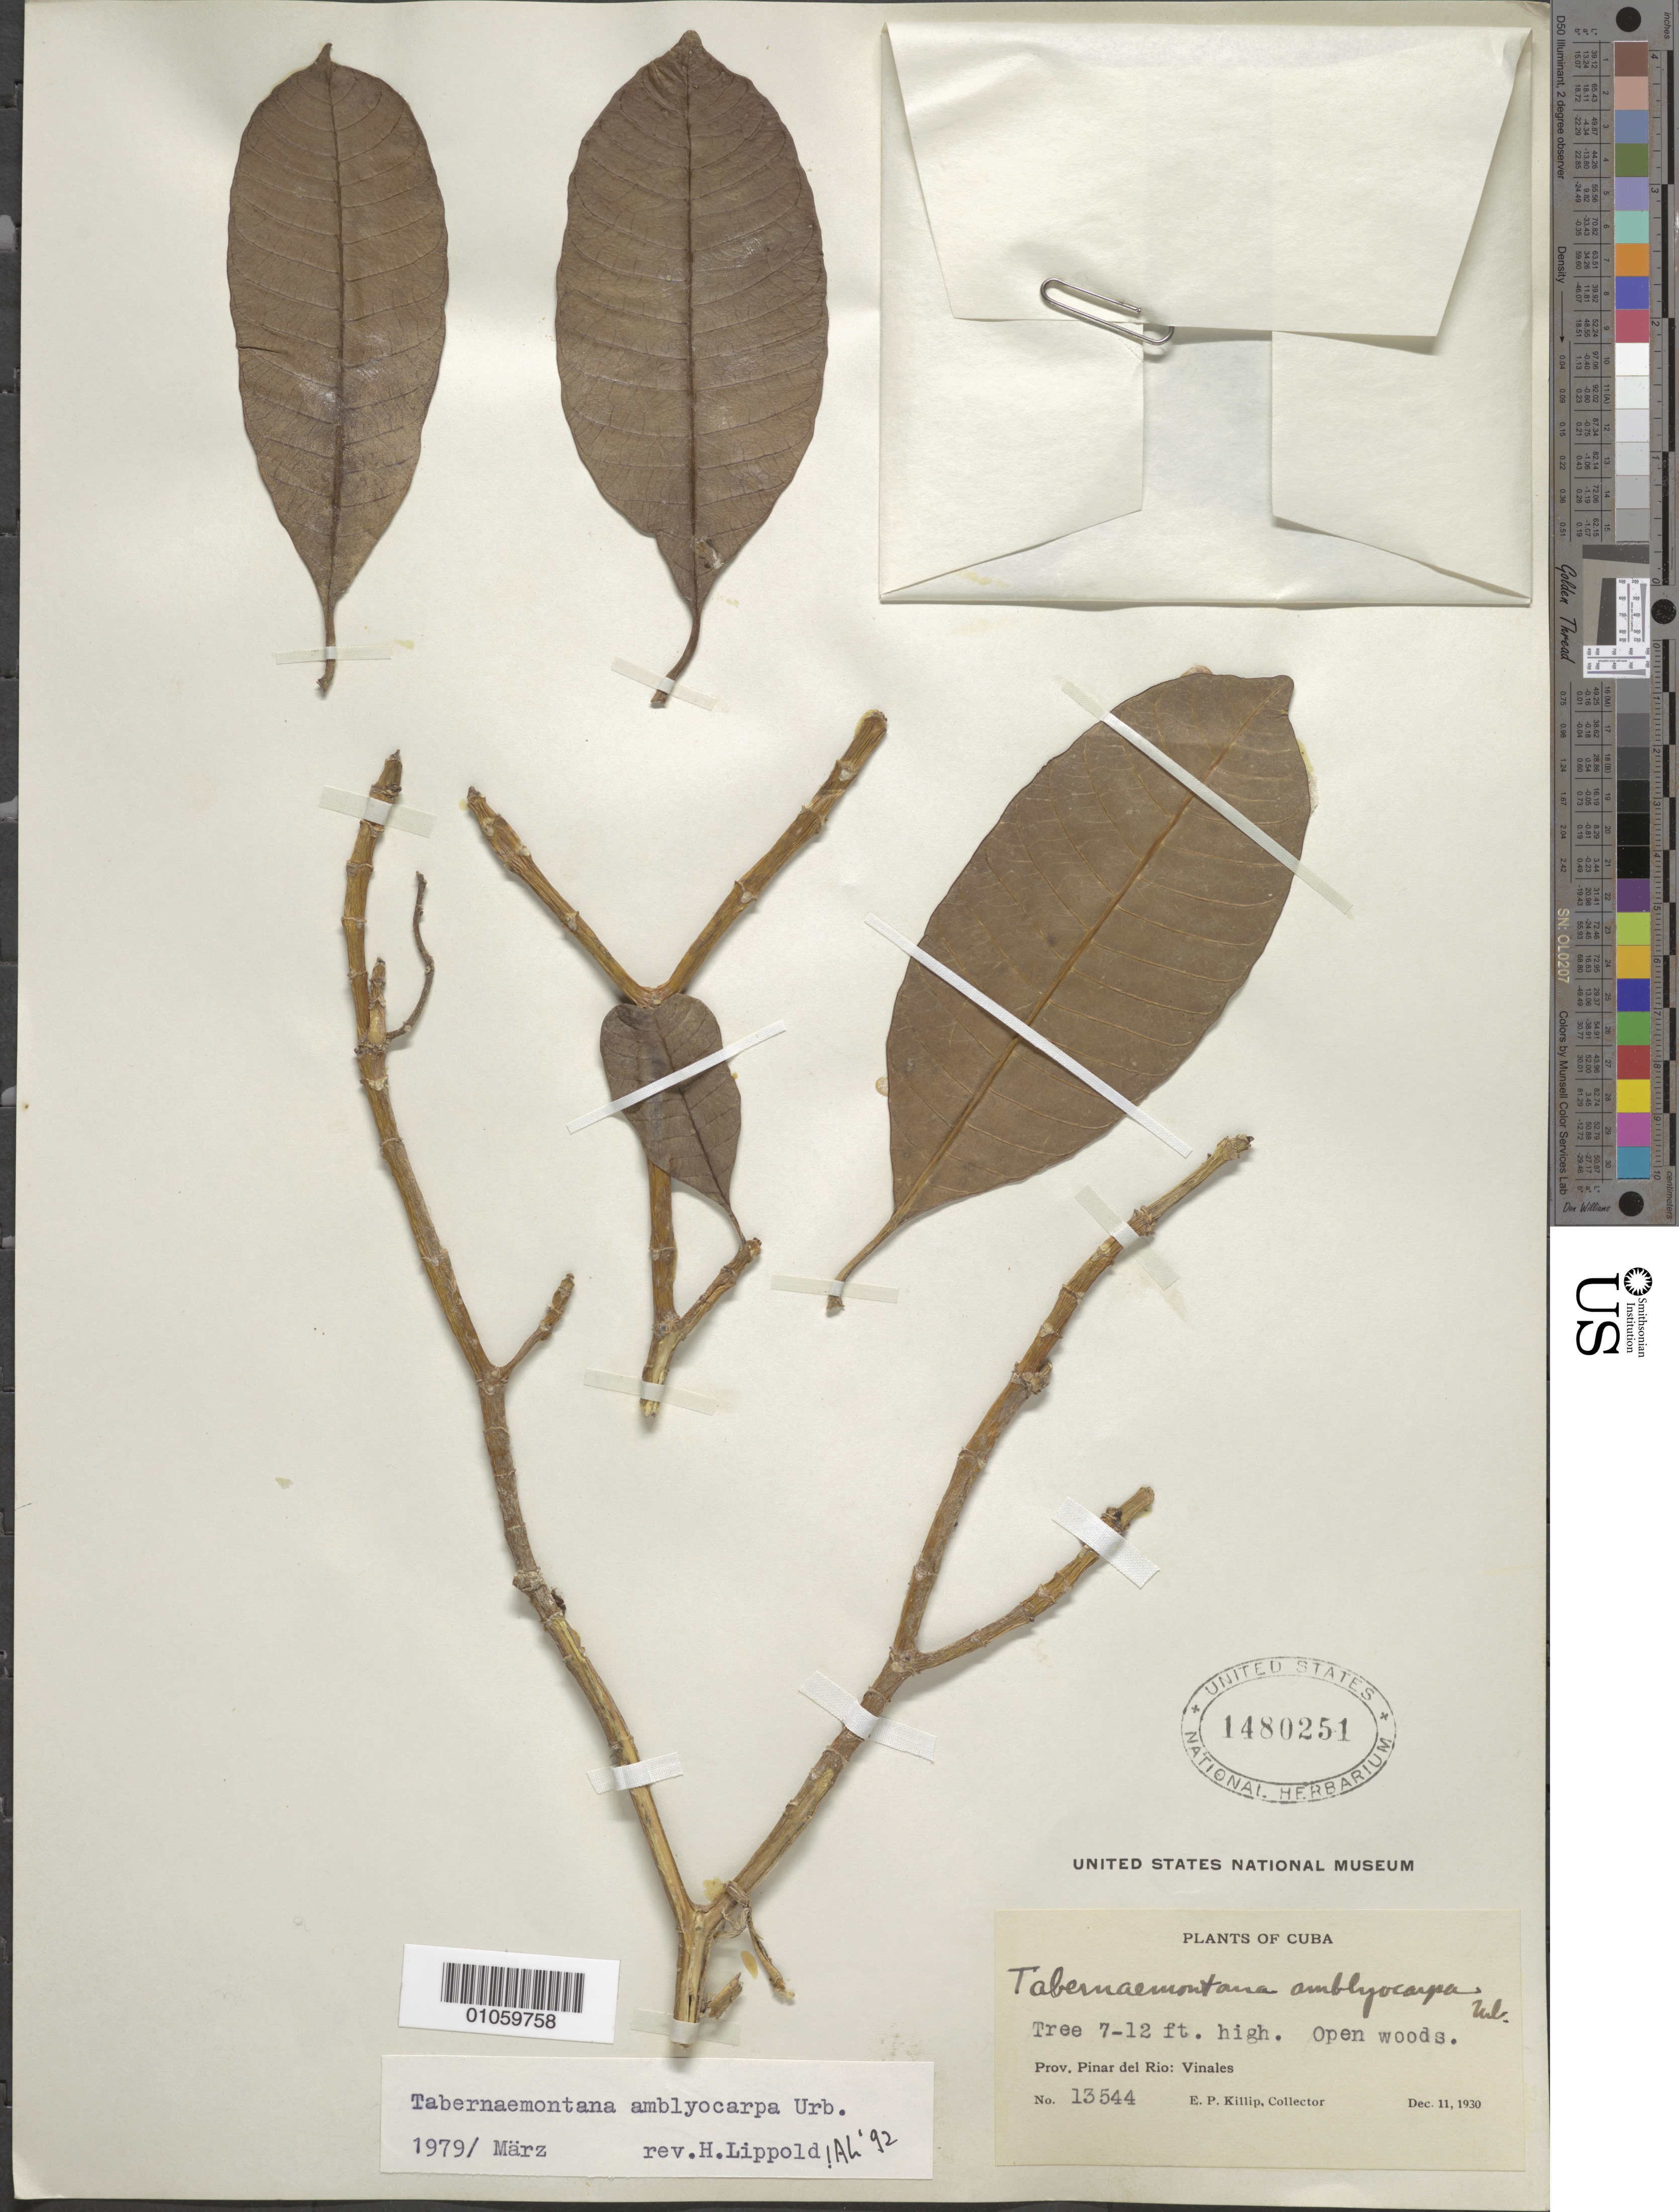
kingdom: Plantae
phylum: Tracheophyta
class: Magnoliopsida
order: Gentianales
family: Apocynaceae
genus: Tabernaemontana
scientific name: Tabernaemontana amblyocarpa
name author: Urb.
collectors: E. P. Killip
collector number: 13544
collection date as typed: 11 Dec 1930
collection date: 1930-12-11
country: Cuba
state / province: Pinar del Rio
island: Cuba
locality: Viñales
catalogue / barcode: US 1480251